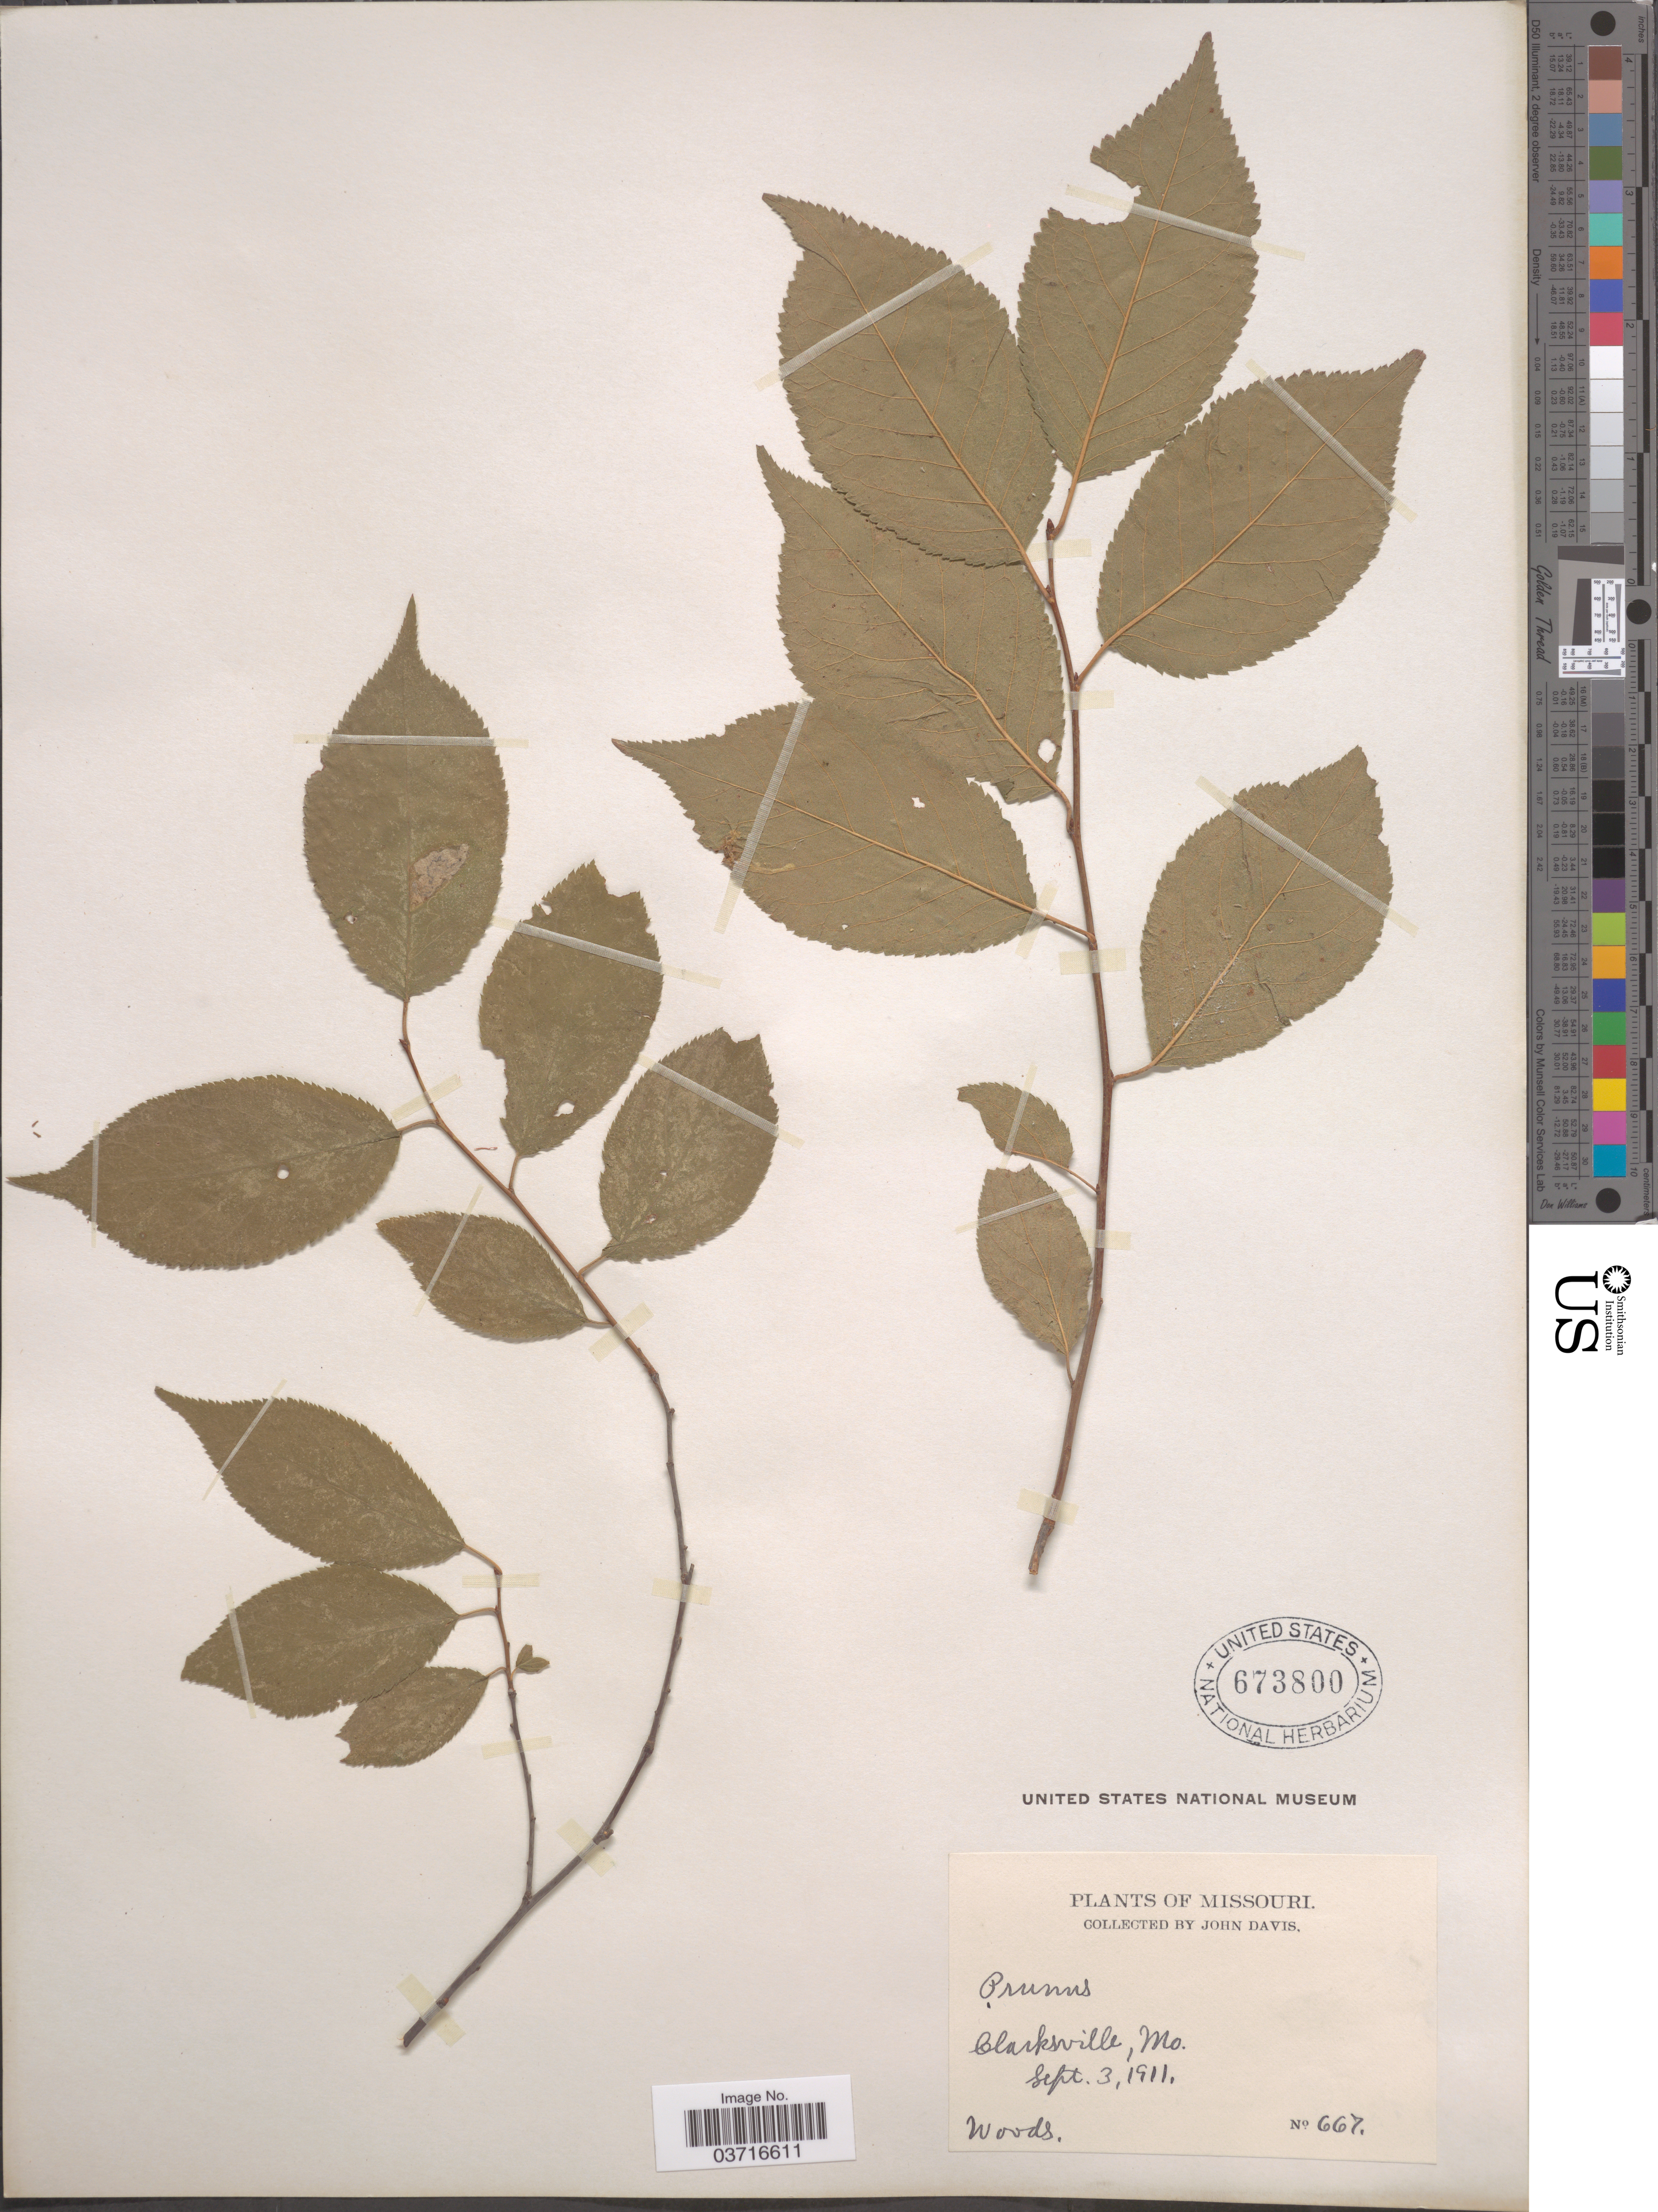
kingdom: Plantae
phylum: Tracheophyta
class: Magnoliopsida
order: Rosales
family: Rosaceae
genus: Prunus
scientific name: Prunus sp.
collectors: J. Davis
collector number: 667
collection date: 1911-09-03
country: United States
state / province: Missouri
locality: Clarksville.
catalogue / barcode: US 673800